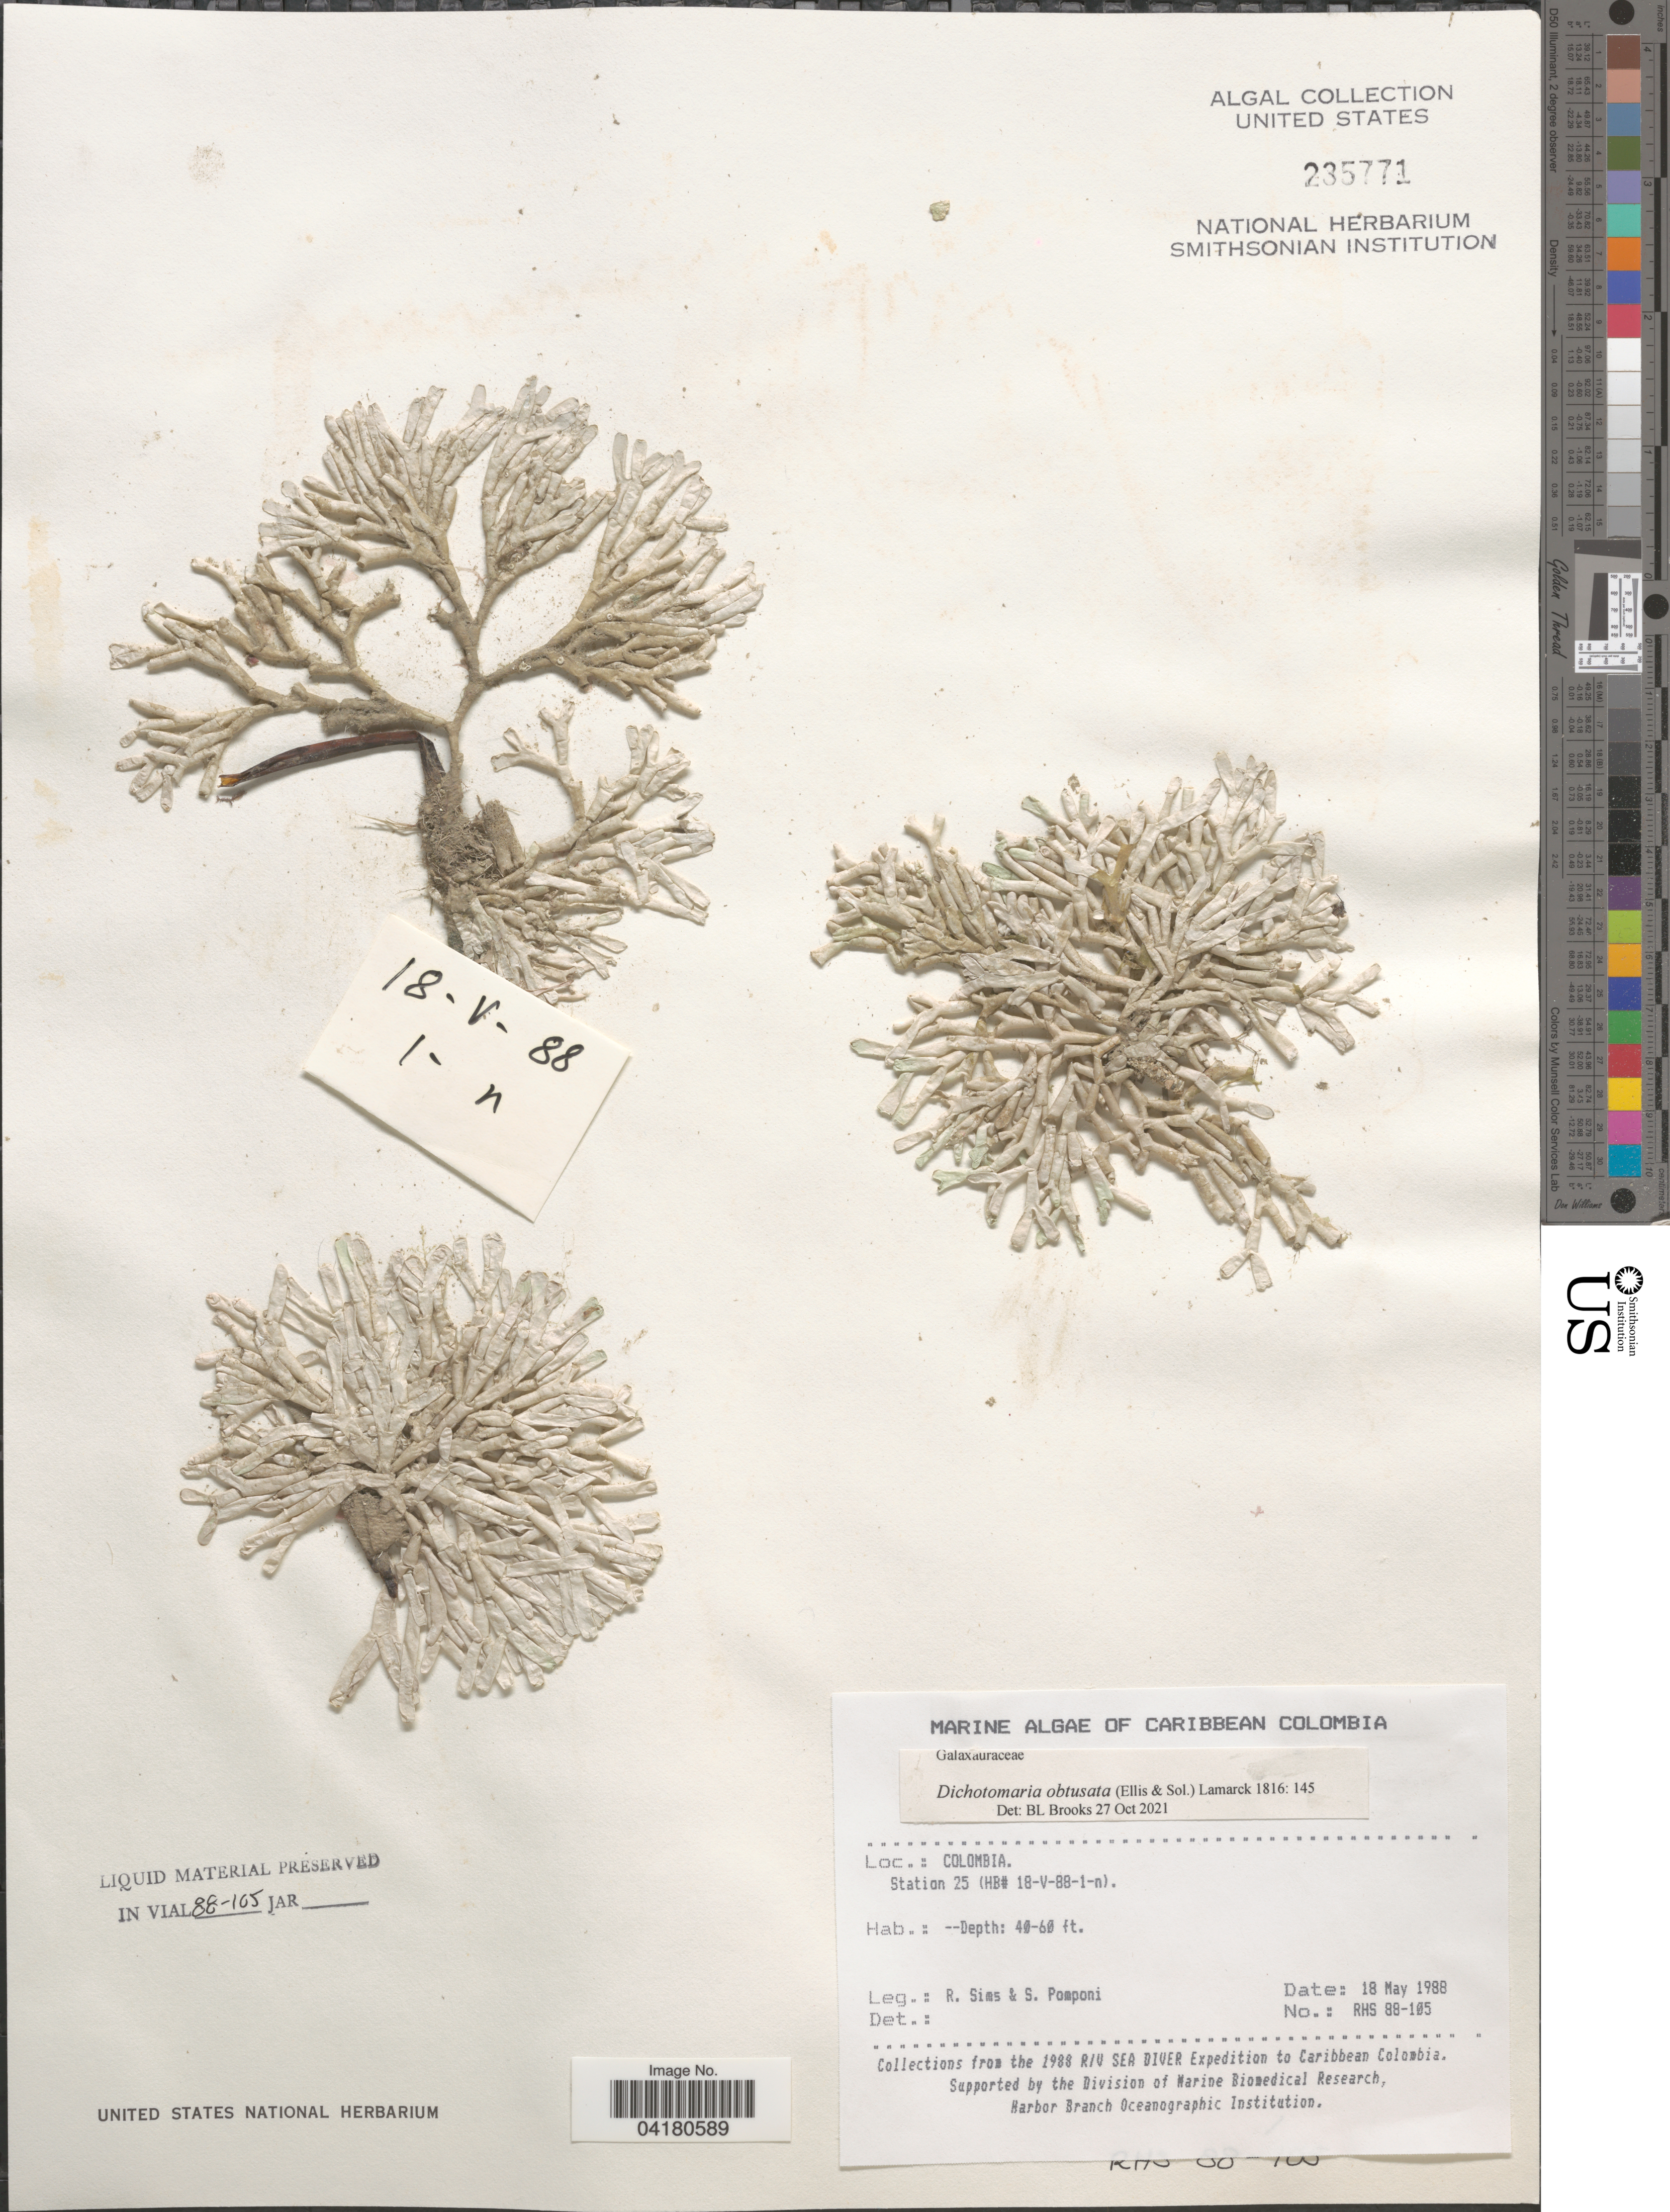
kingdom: Plantae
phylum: Rhodophyta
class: Florideophyceae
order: Nemaliales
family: Galaxauraceae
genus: Dichotomaria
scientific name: Dichotomaria obtusata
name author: (Ellis & Sol.) Lam.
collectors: R. Sims & S. Pomponi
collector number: RHS88-105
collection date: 1988-05-18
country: Colombia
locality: Caribbean Colombia. Station 25 (HB# 18-V-88-1-n). The 1988 R/V Sea Diver Expedition to Caribbean Colombia.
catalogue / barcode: US 235771